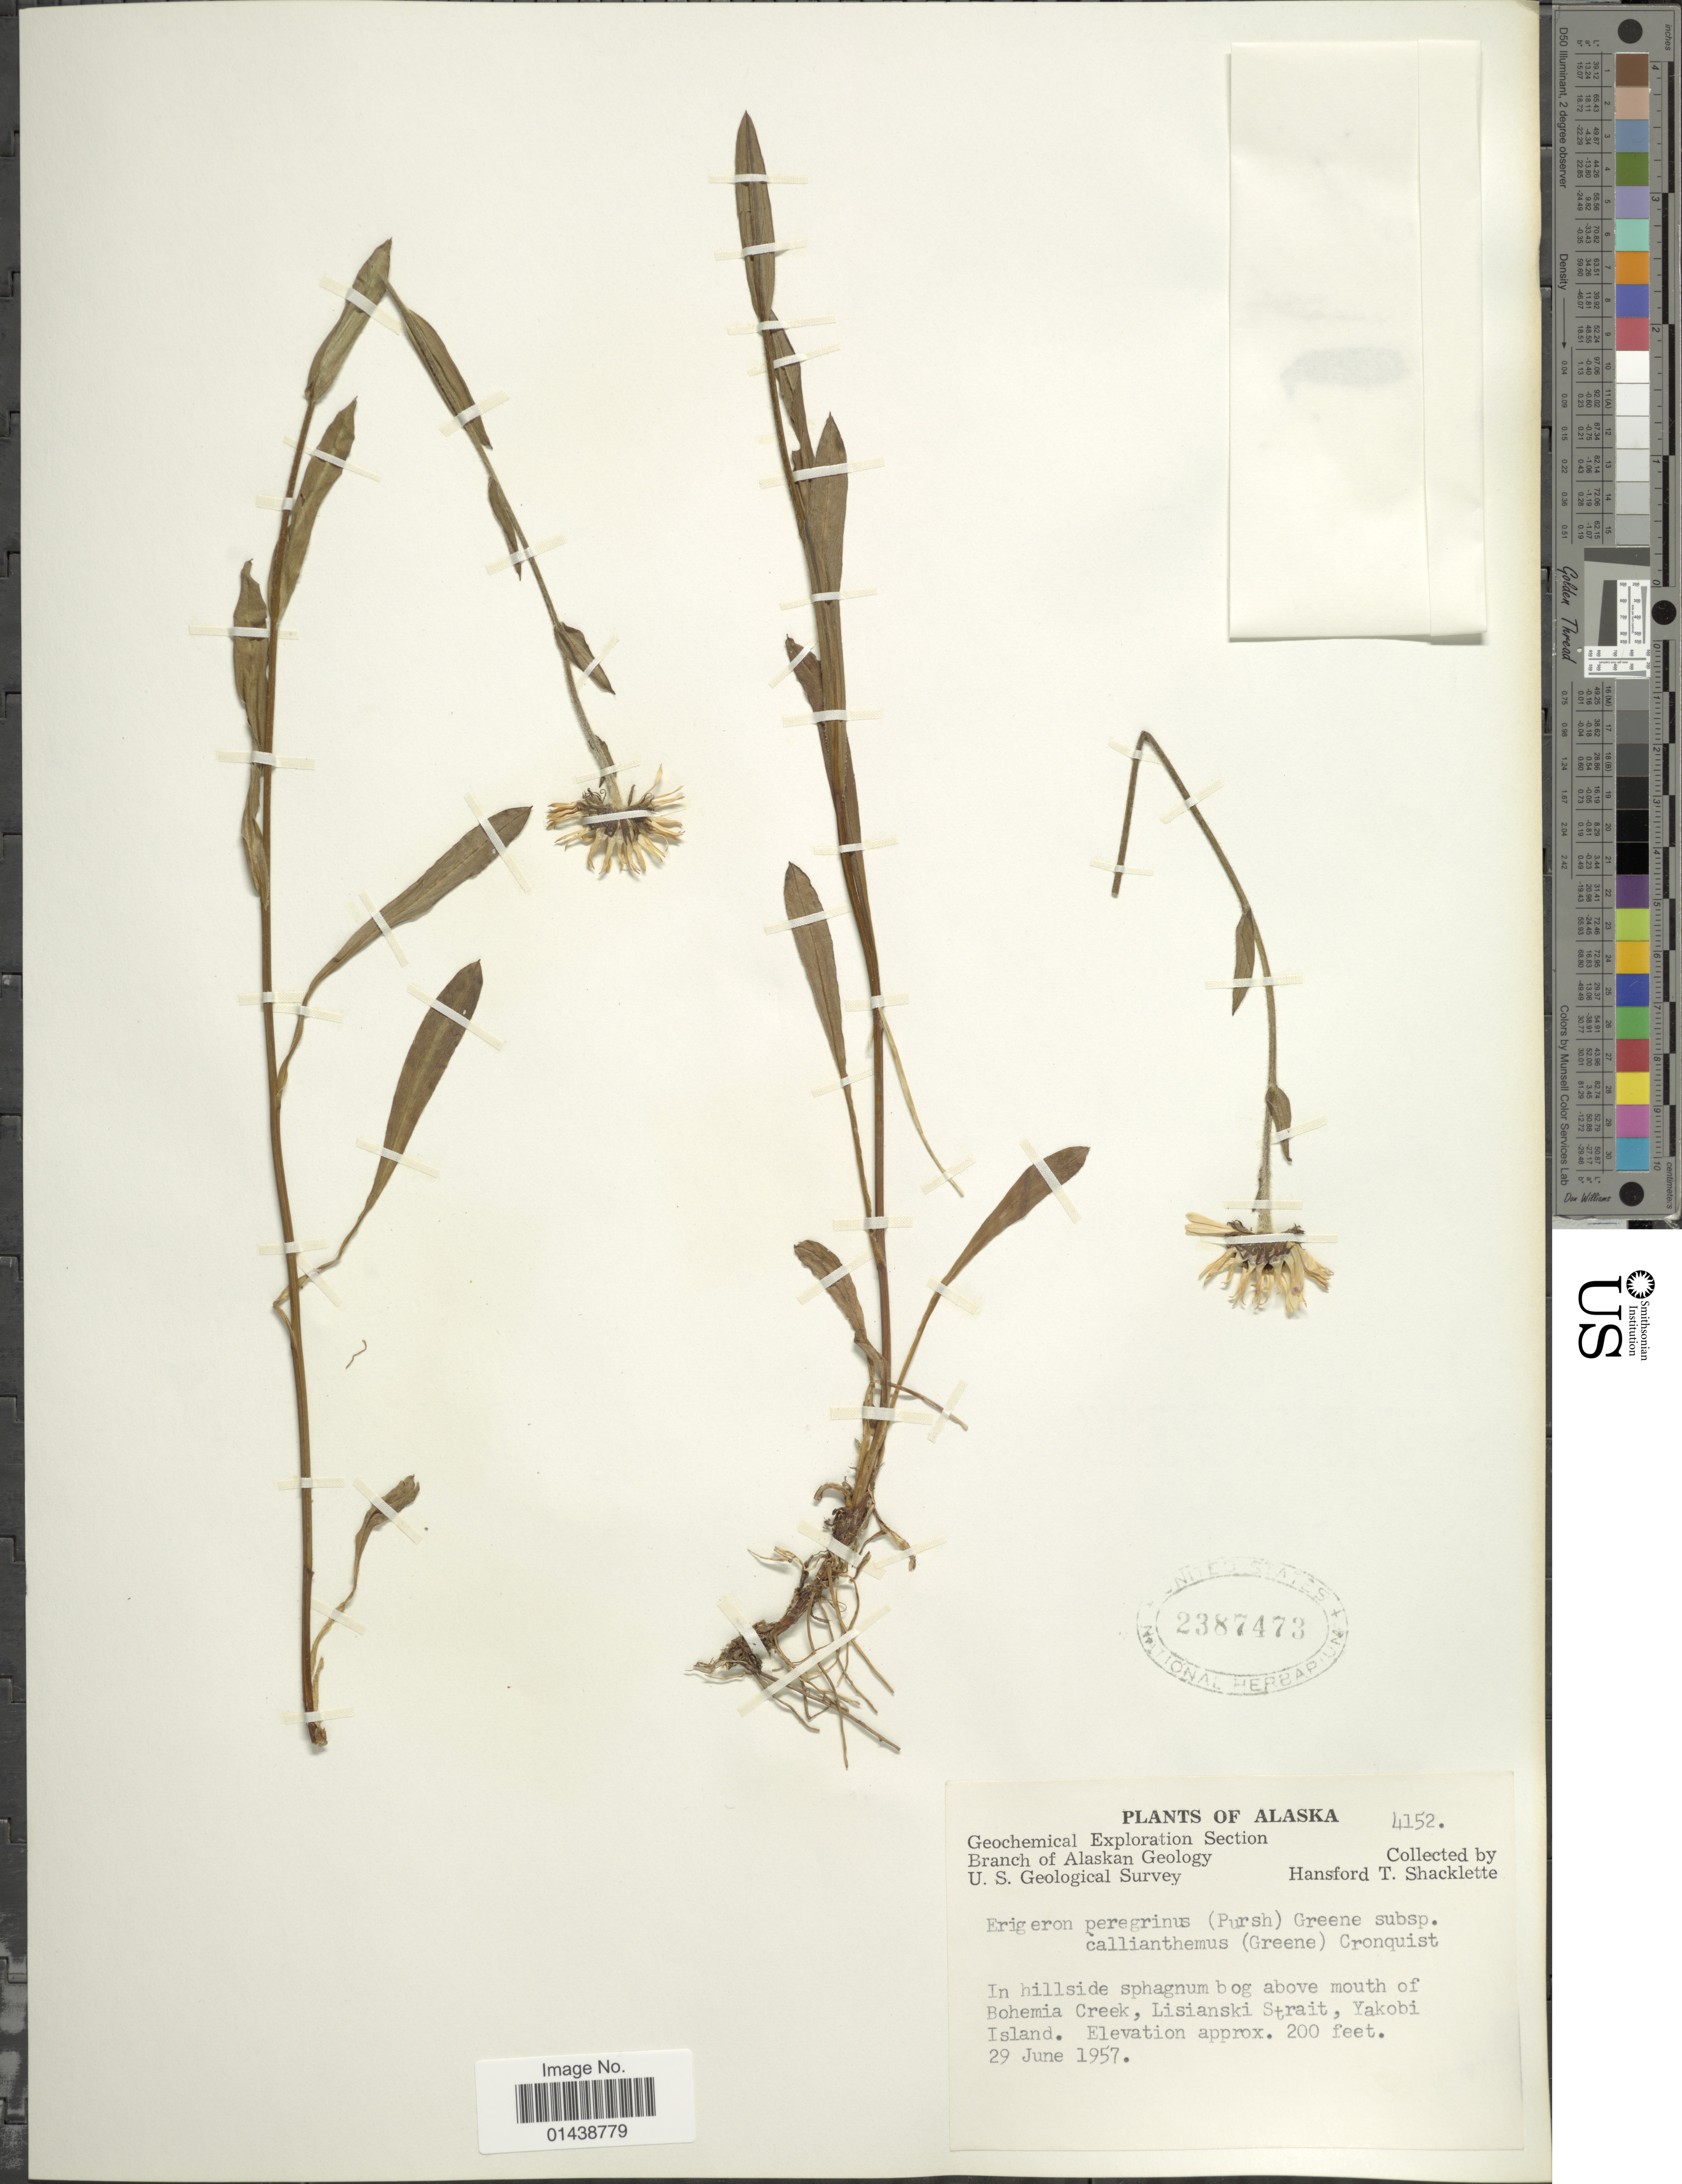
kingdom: Plantae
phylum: Tracheophyta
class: Magnoliopsida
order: Asterales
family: Asteraceae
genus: Erigeron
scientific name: Erigeron peregrinus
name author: (Banks ex Pursh) Greene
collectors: H. Shacklette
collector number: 4152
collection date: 1957-06-29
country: United States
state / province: Alaska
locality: Above mouth of Bohemia Creek, Lisianski Strait, Yakobi Island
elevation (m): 61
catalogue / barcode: US 2387473